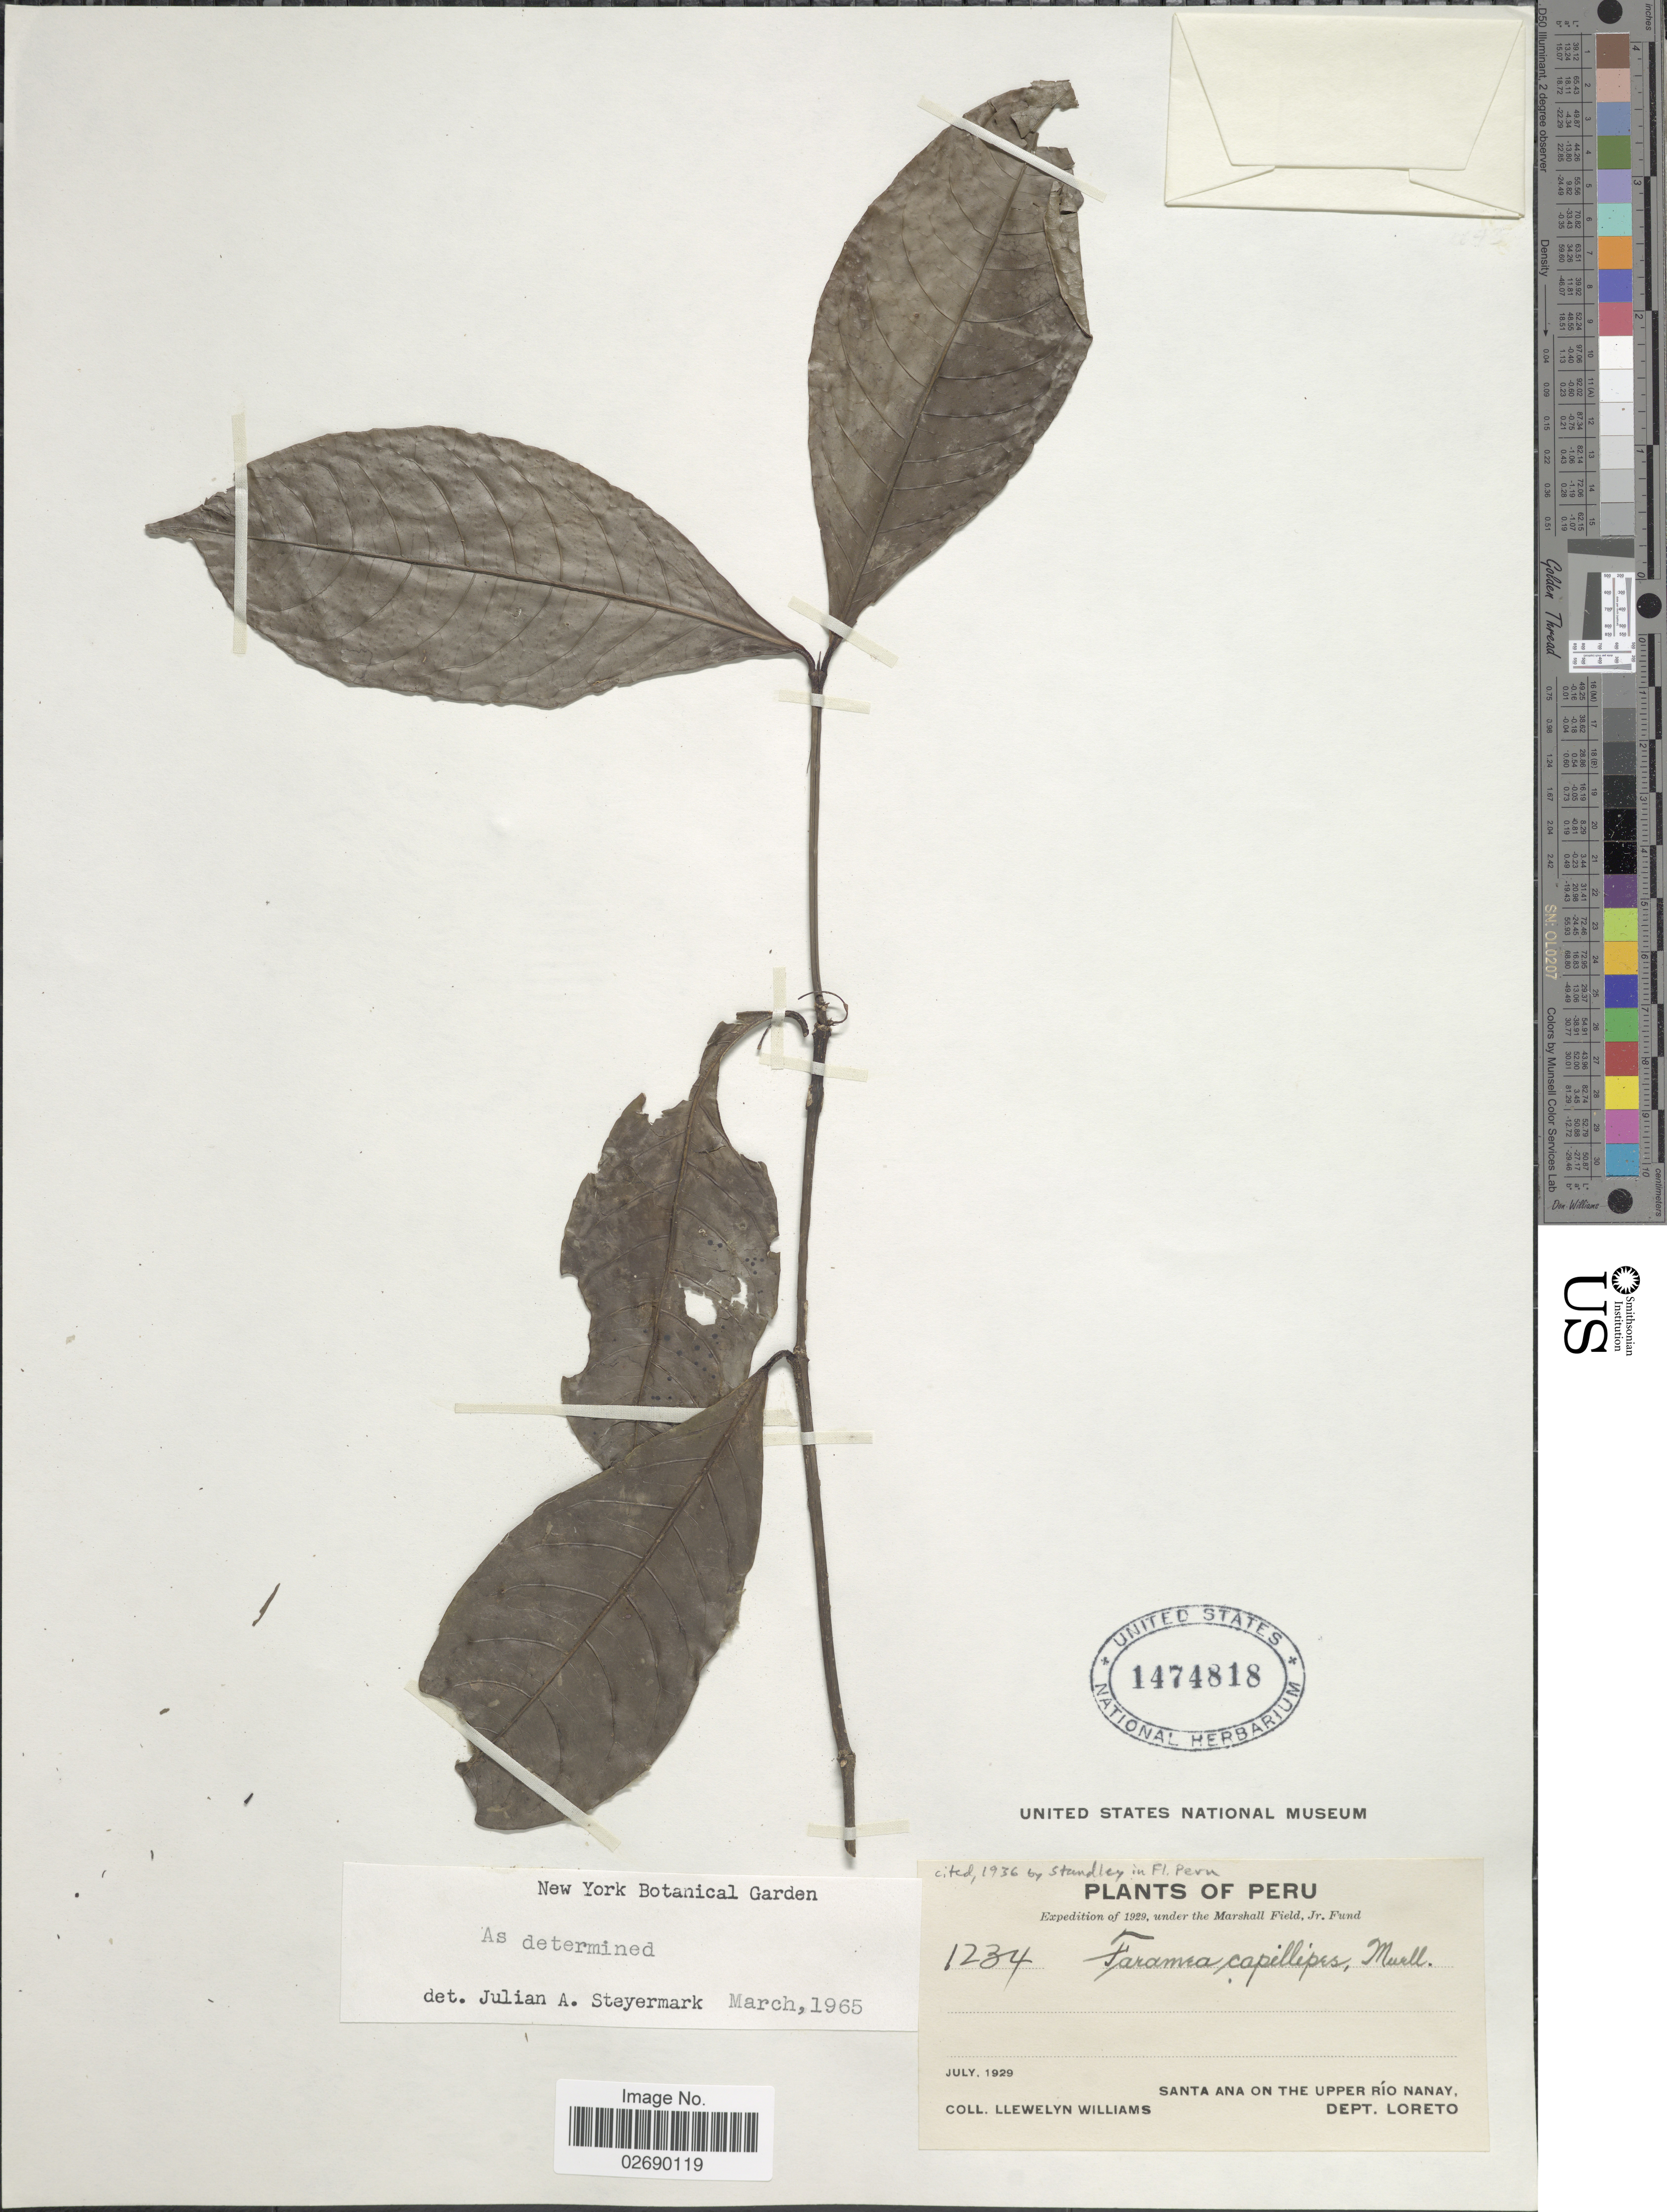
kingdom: Plantae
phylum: Tracheophyta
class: Magnoliopsida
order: Gentianales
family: Rubiaceae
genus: Faramea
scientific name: Faramea capillipes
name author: Müll. Arg.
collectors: Ll. Williams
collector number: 1234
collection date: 1929-07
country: Peru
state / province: Loreto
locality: Santa Ana on the Upper Rio Nanay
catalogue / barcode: US 1474818